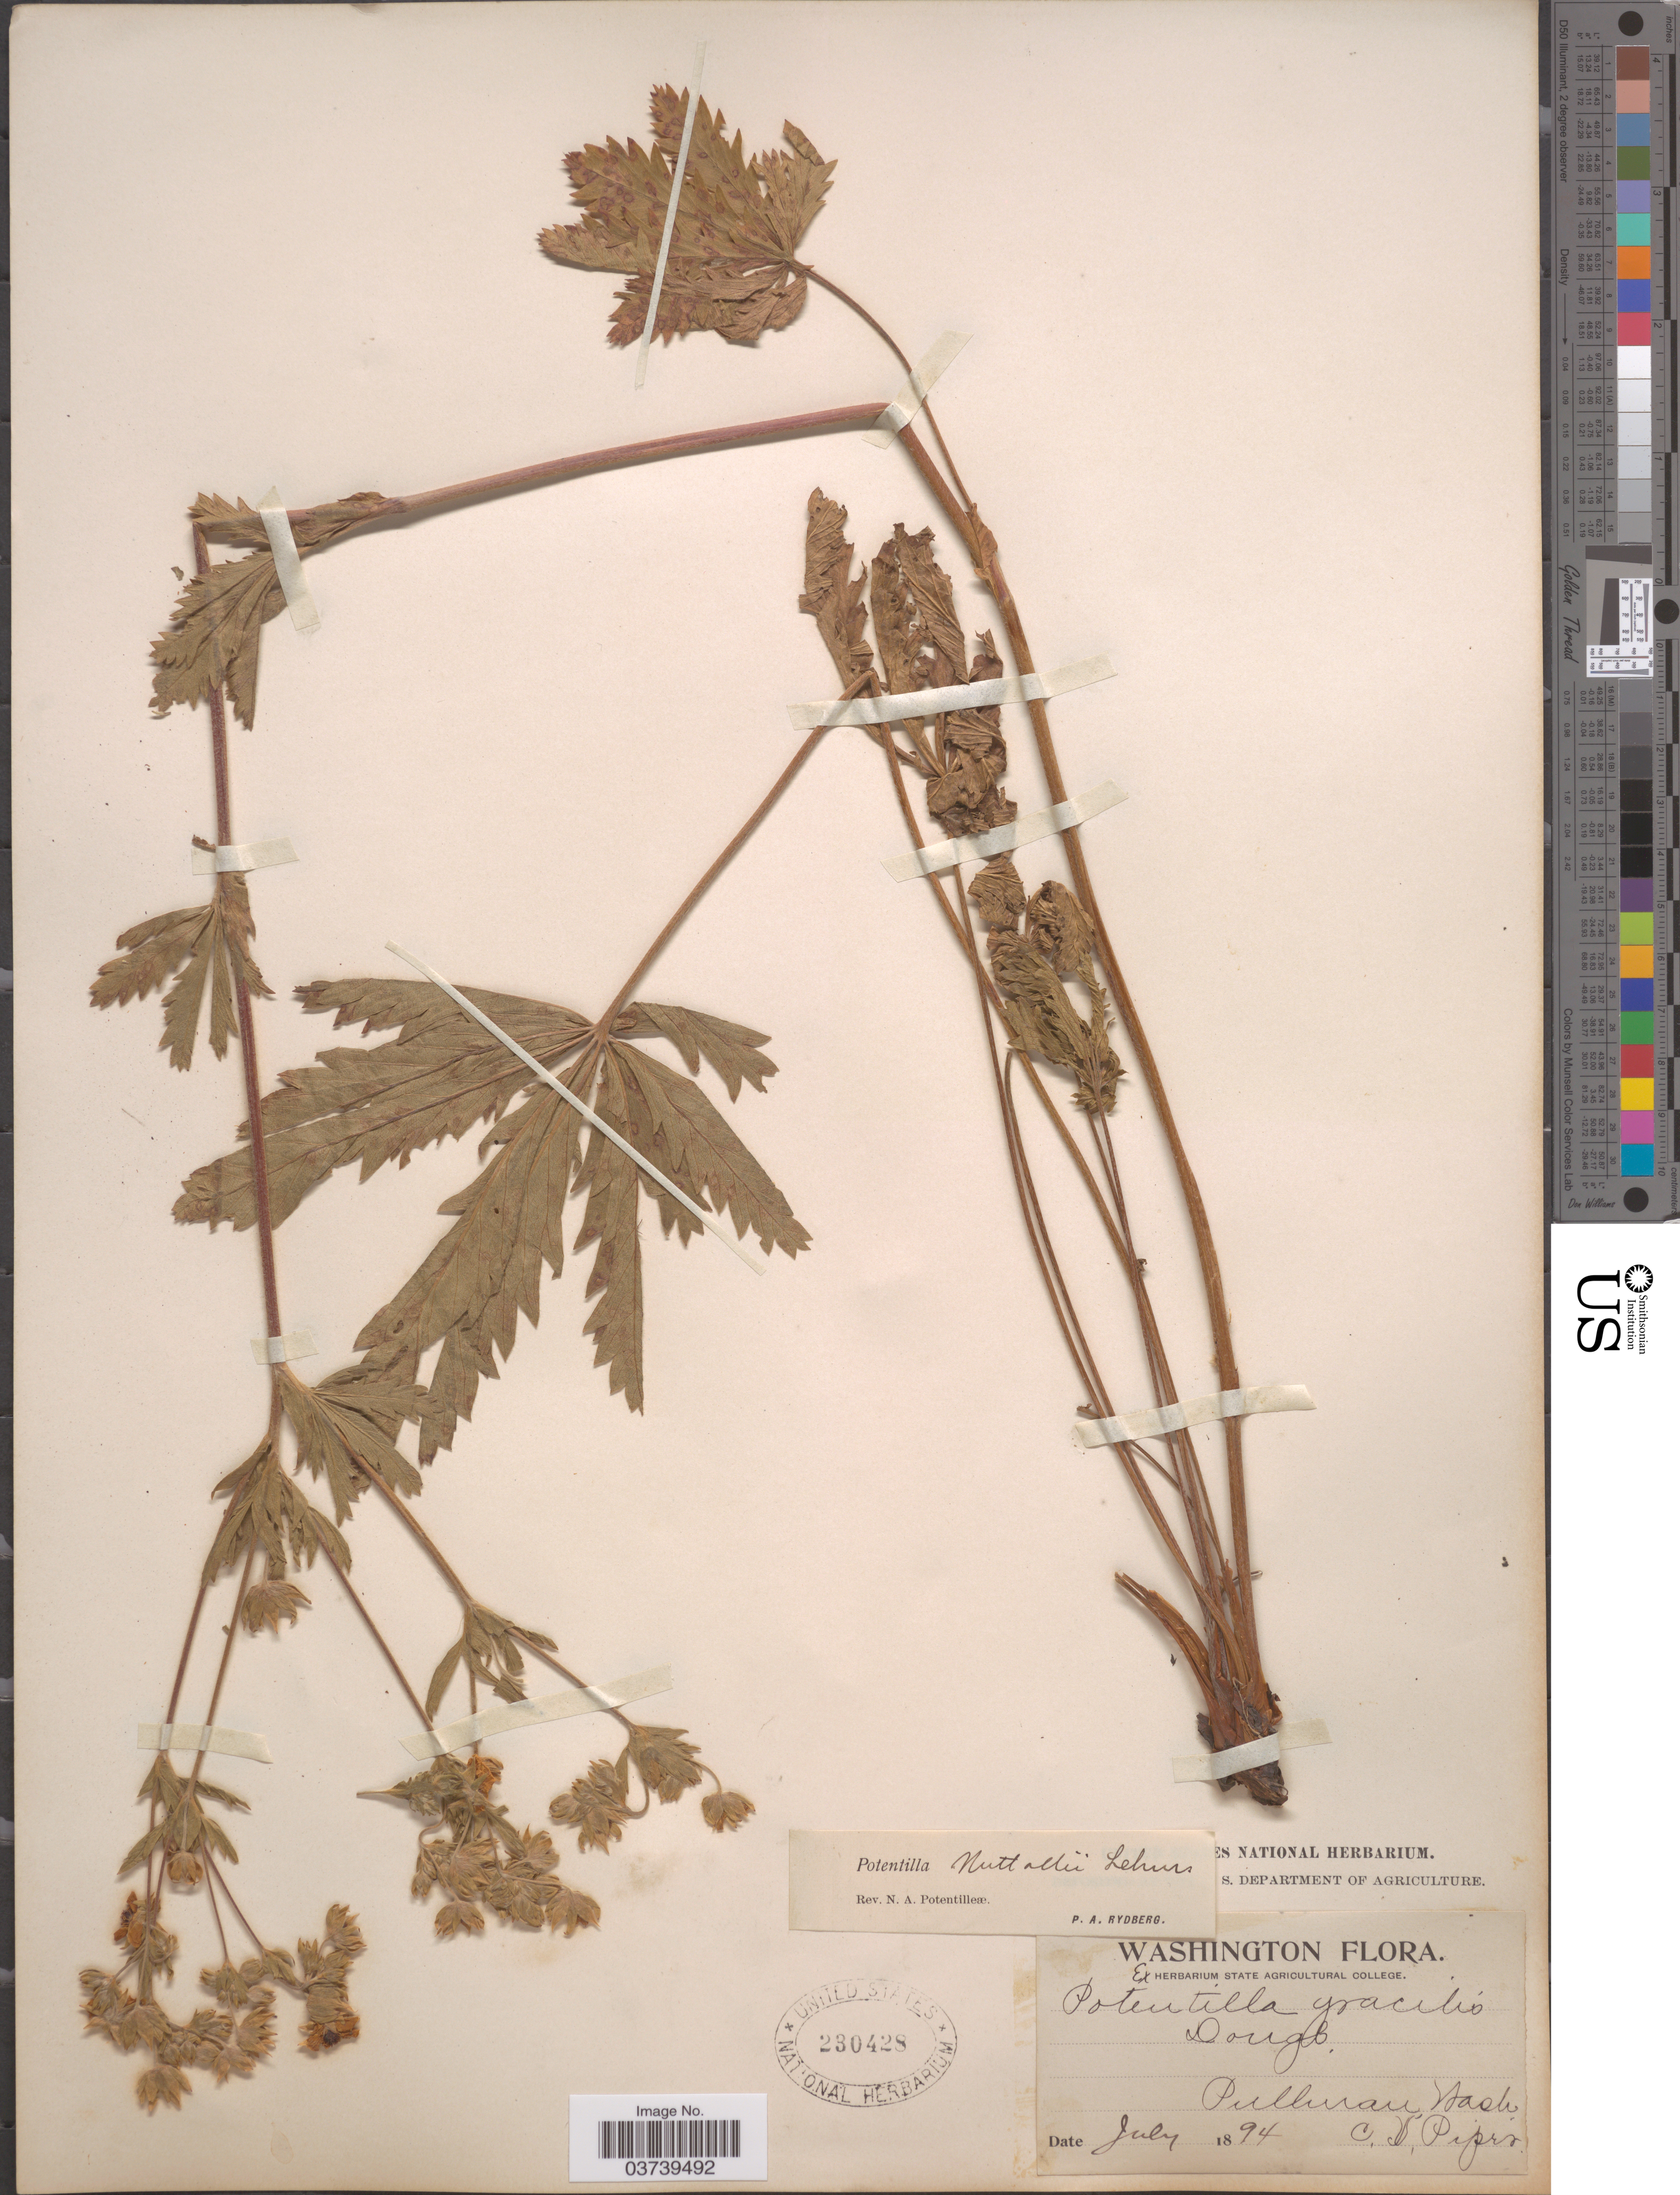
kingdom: Plantae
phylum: Tracheophyta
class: Magnoliopsida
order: Rosales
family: Rosaceae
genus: Potentilla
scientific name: Potentilla gracilis var. fastigiata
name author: (Nutt.) S. Watson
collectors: C. V. Piper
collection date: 1894-07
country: United States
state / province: Washington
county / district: Whitman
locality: Pullman.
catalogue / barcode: US 230428